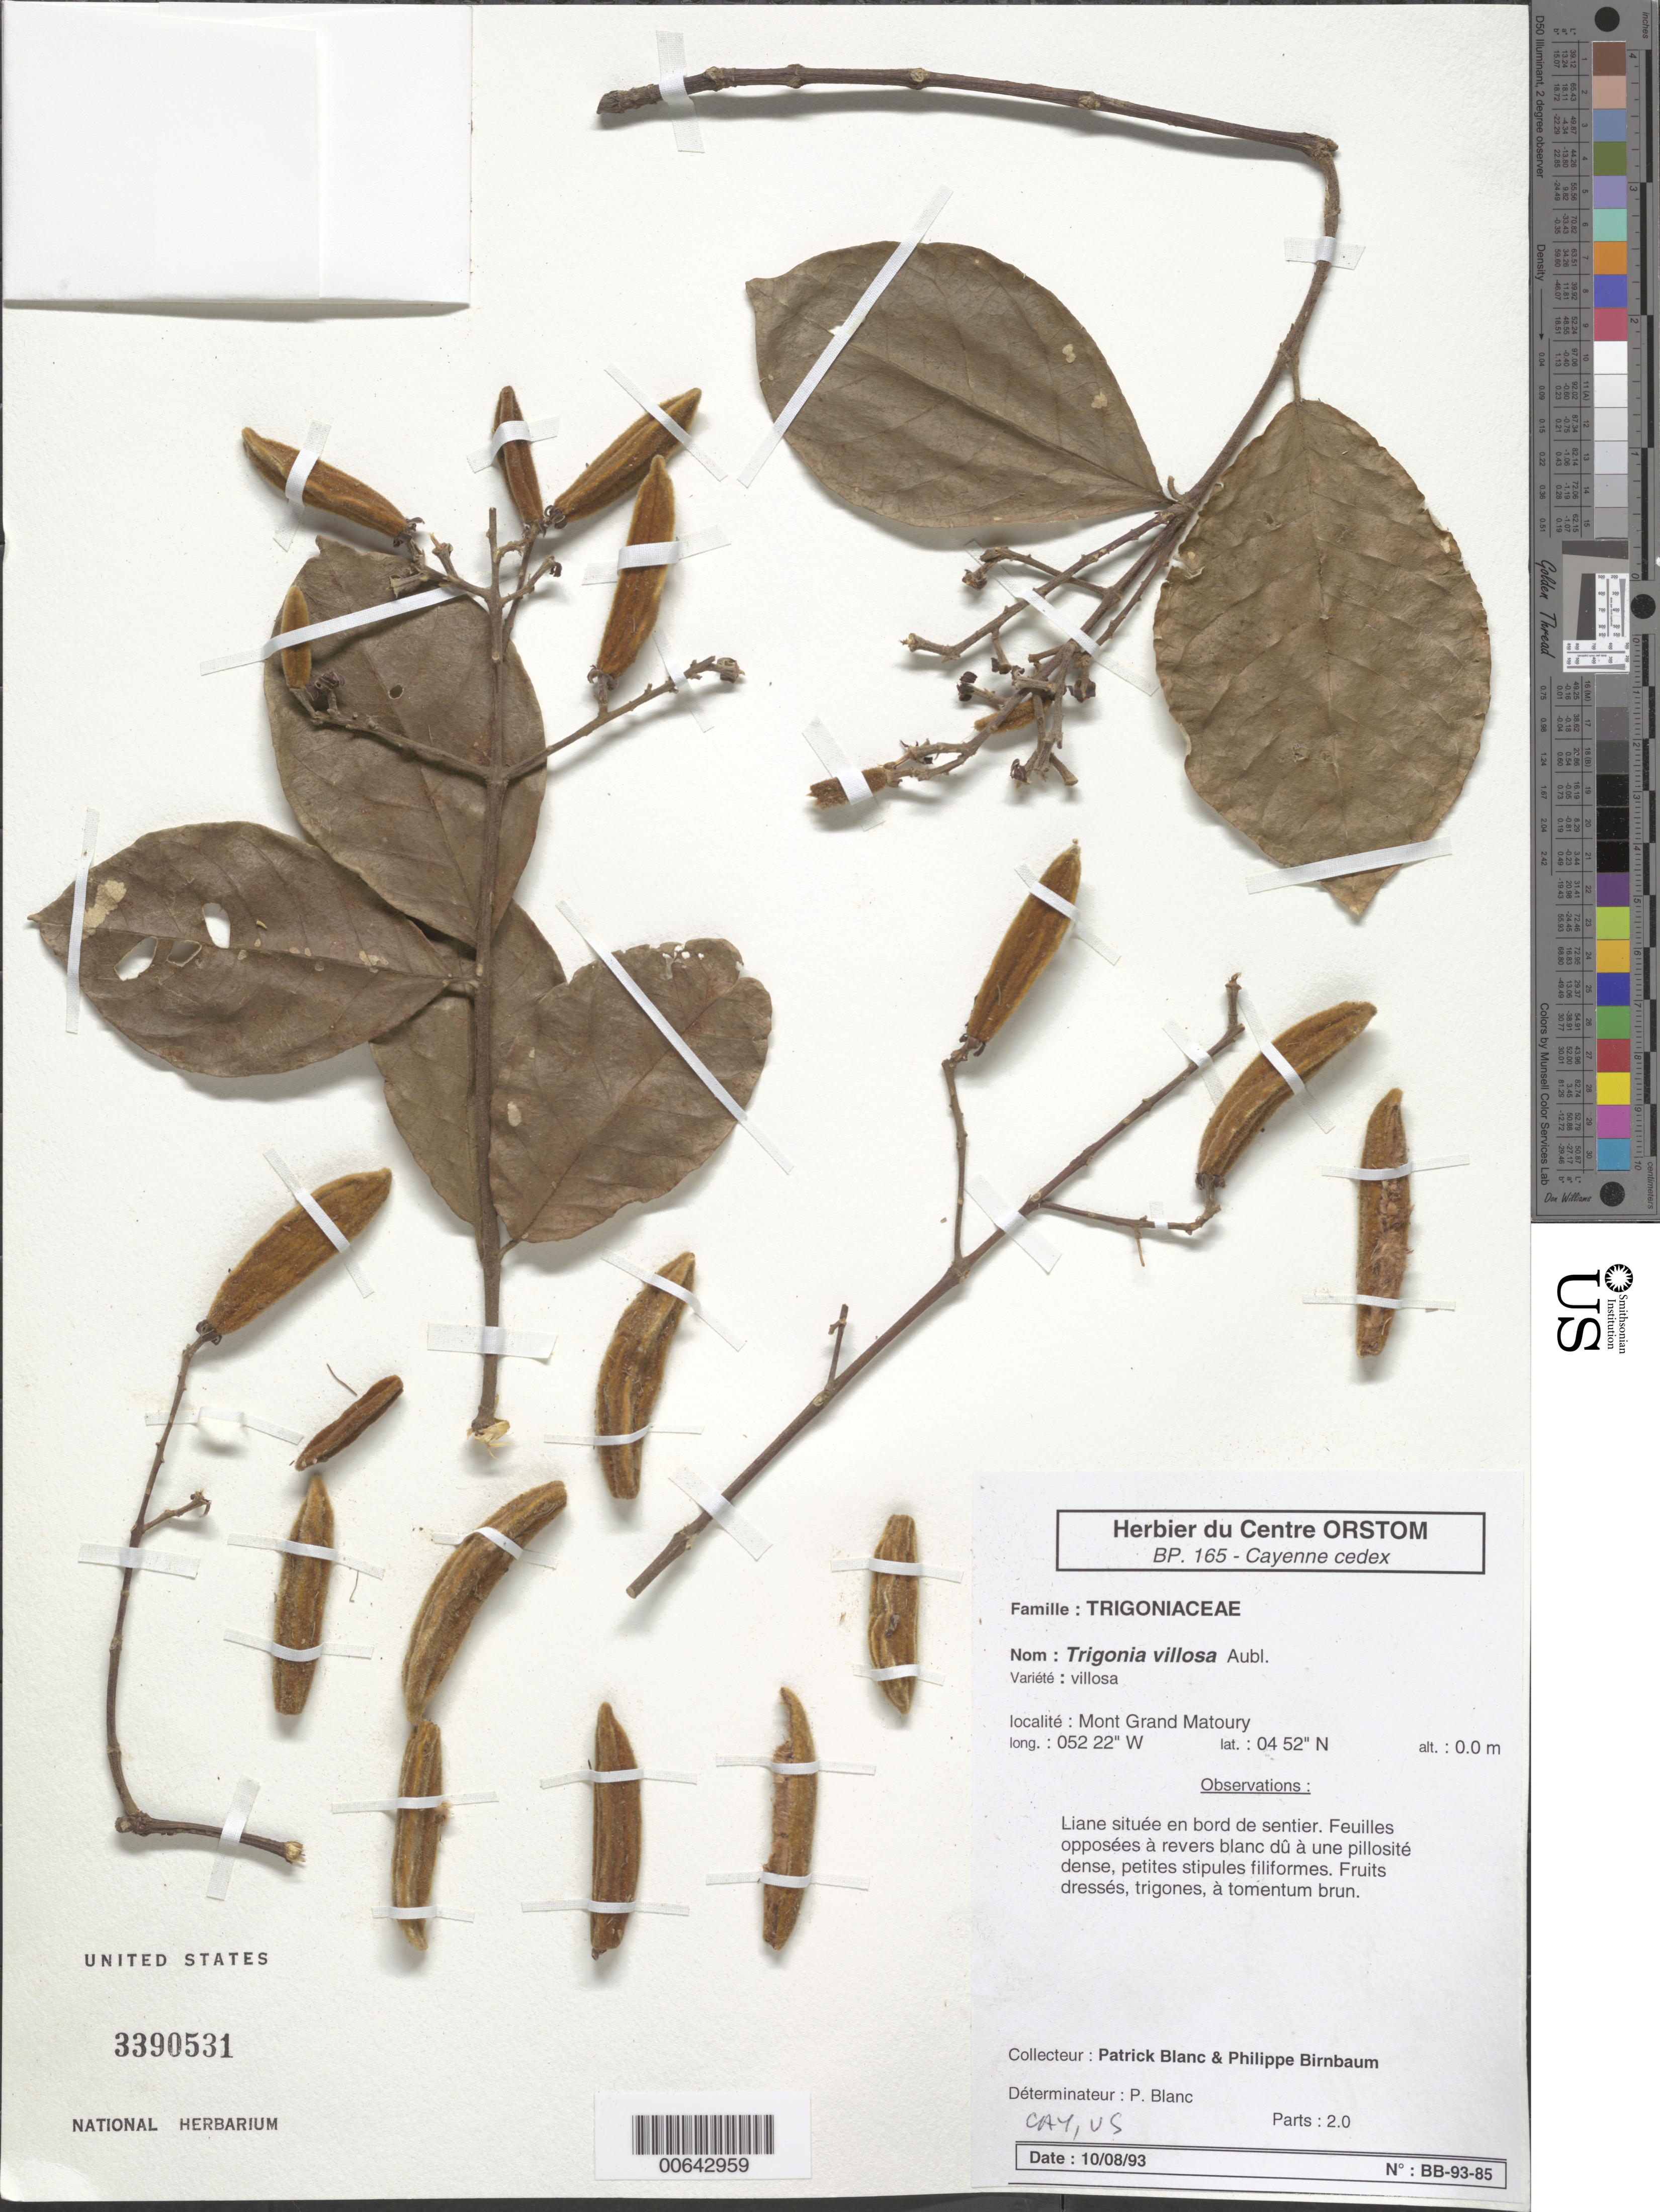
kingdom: Plantae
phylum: Tracheophyta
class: Magnoliopsida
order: Malpighiales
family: Trigoniaceae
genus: Trigonia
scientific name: Trigonia villosa var. villosa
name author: Aubl.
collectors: P. Blanc & P. Birnbaum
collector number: BB 9385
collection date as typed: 10-Aug-93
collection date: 1993-08-10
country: French Guiana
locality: Mont Grand Matoury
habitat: Edge of path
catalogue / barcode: US 3390531